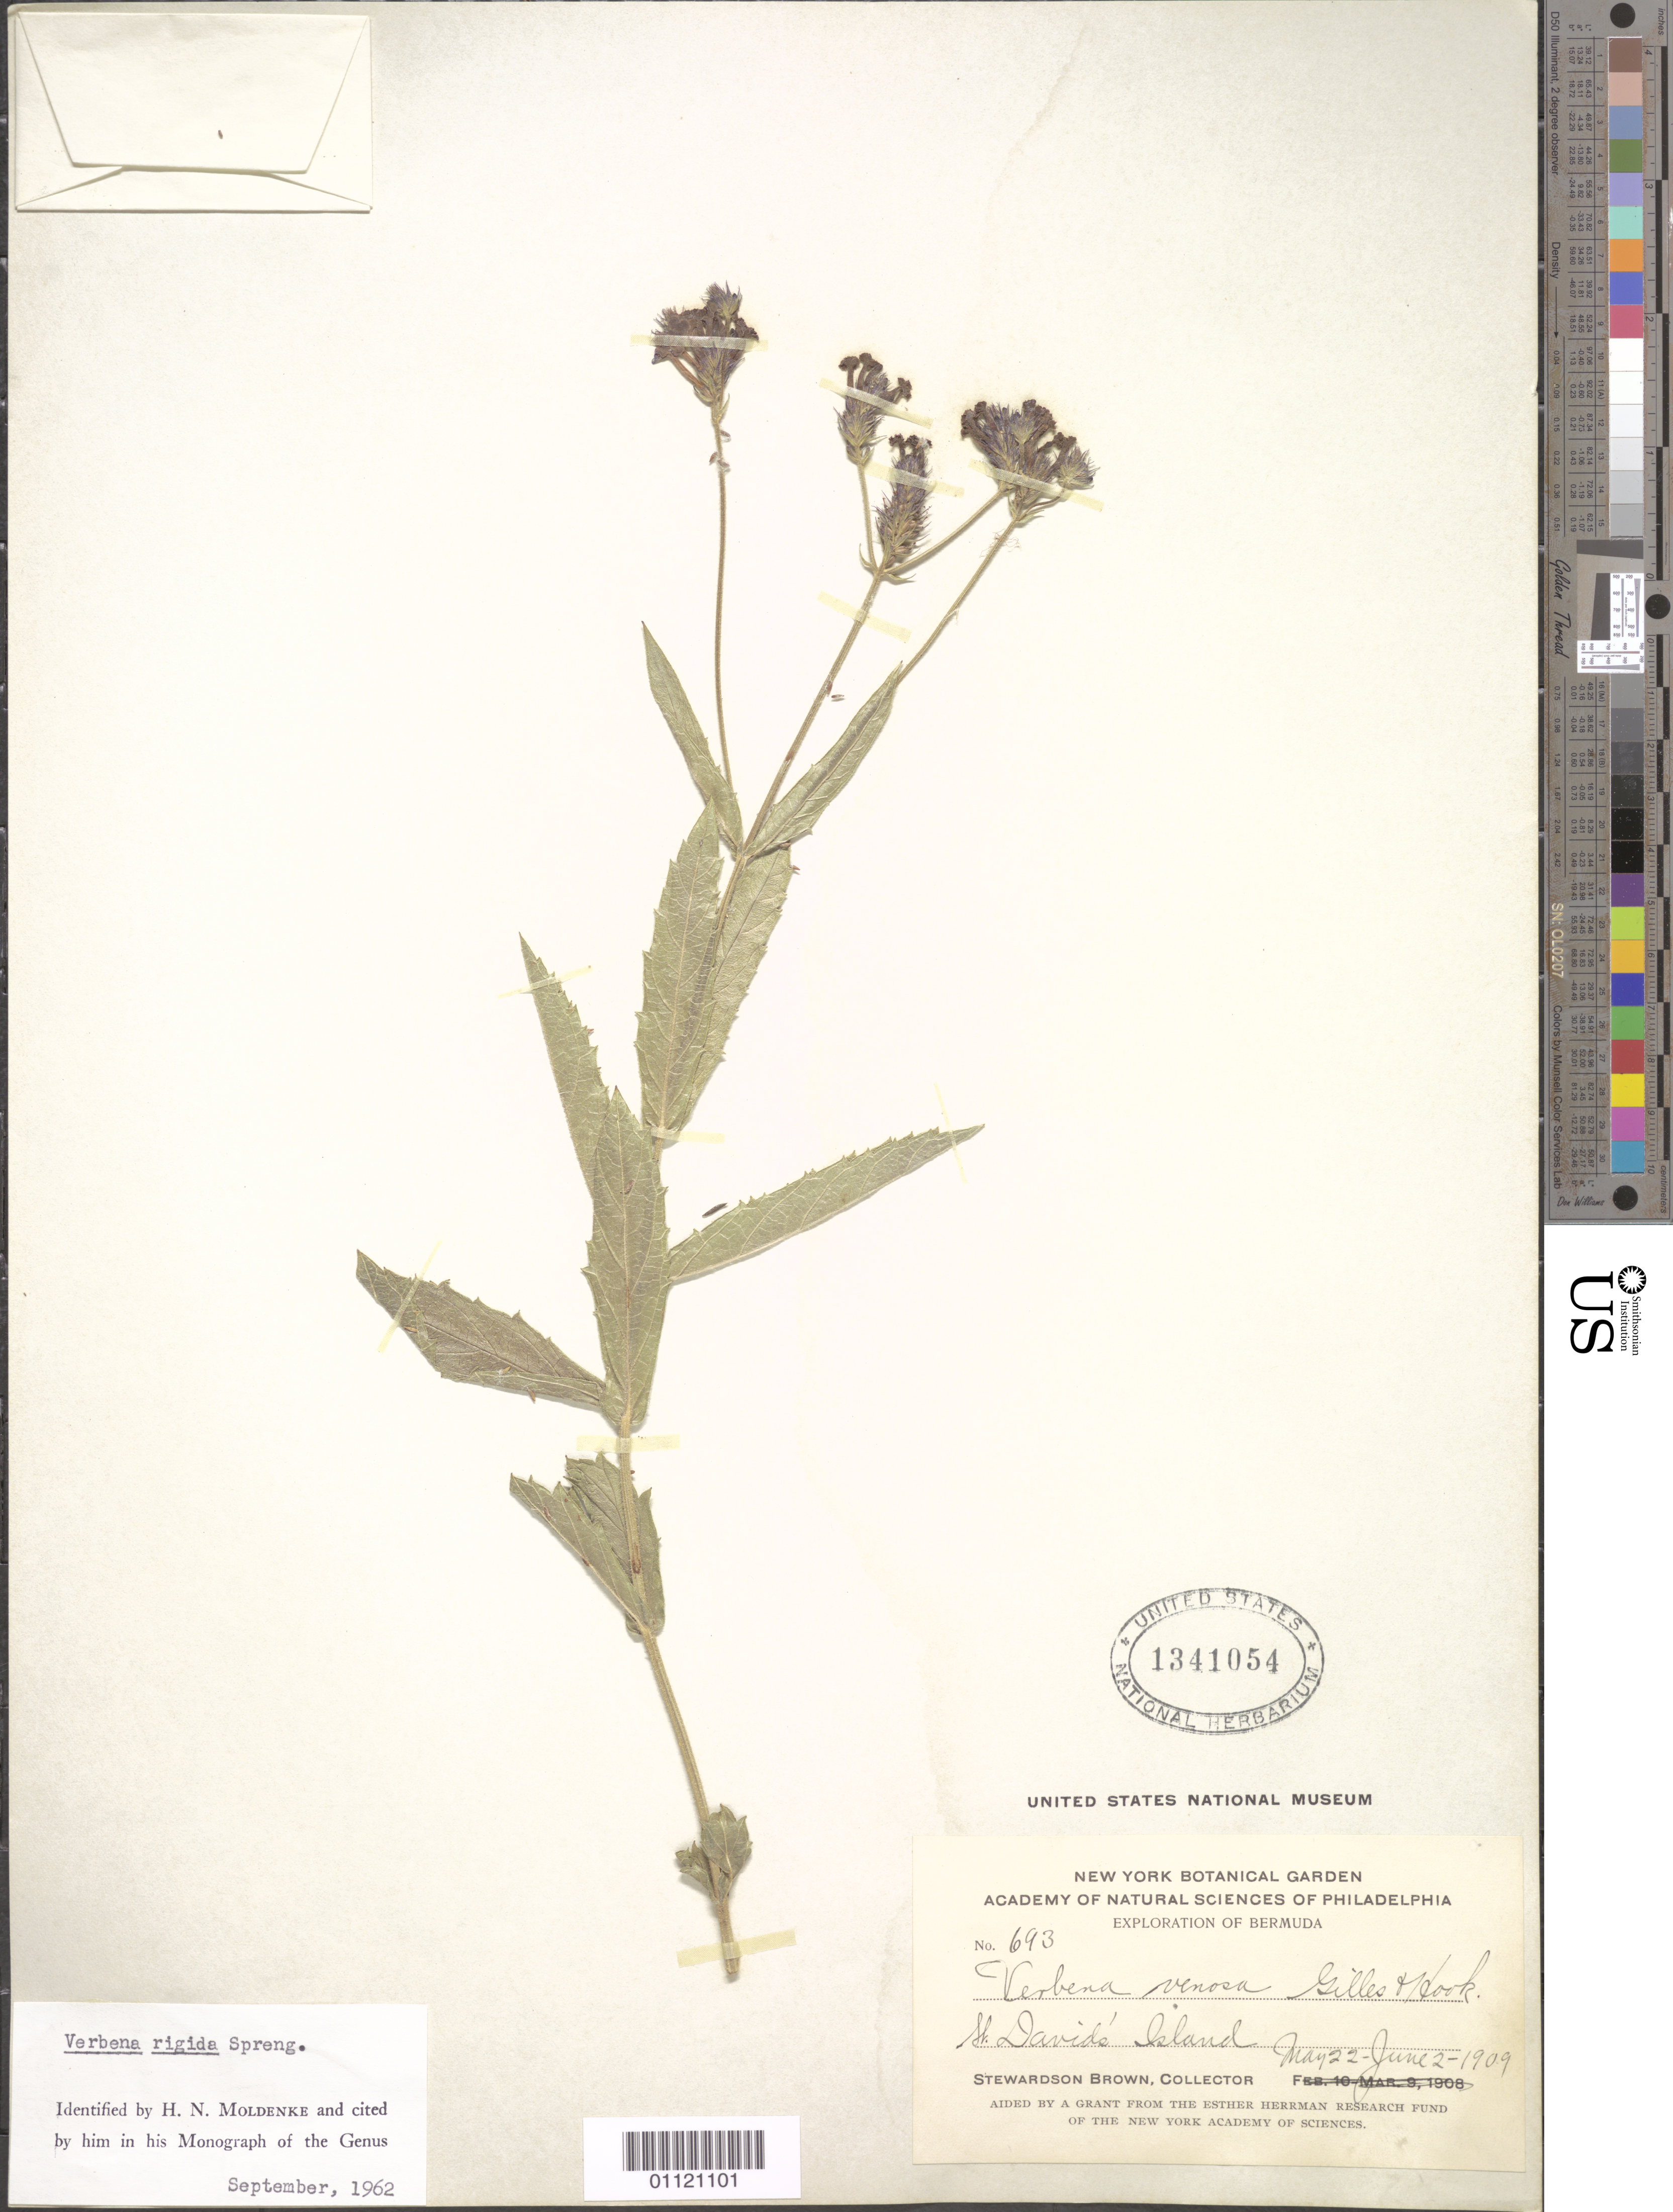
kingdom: Plantae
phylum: Tracheophyta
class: Magnoliopsida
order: Lamiales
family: Verbenaceae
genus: Verbena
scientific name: Verbena rigida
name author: Spreng.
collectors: S. Brown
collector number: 693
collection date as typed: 22 May 1909 to 02 Jun 1909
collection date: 1909-05-22/1909-06-02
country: Bermuda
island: Bermuda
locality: St. David's Island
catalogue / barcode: US 1341054